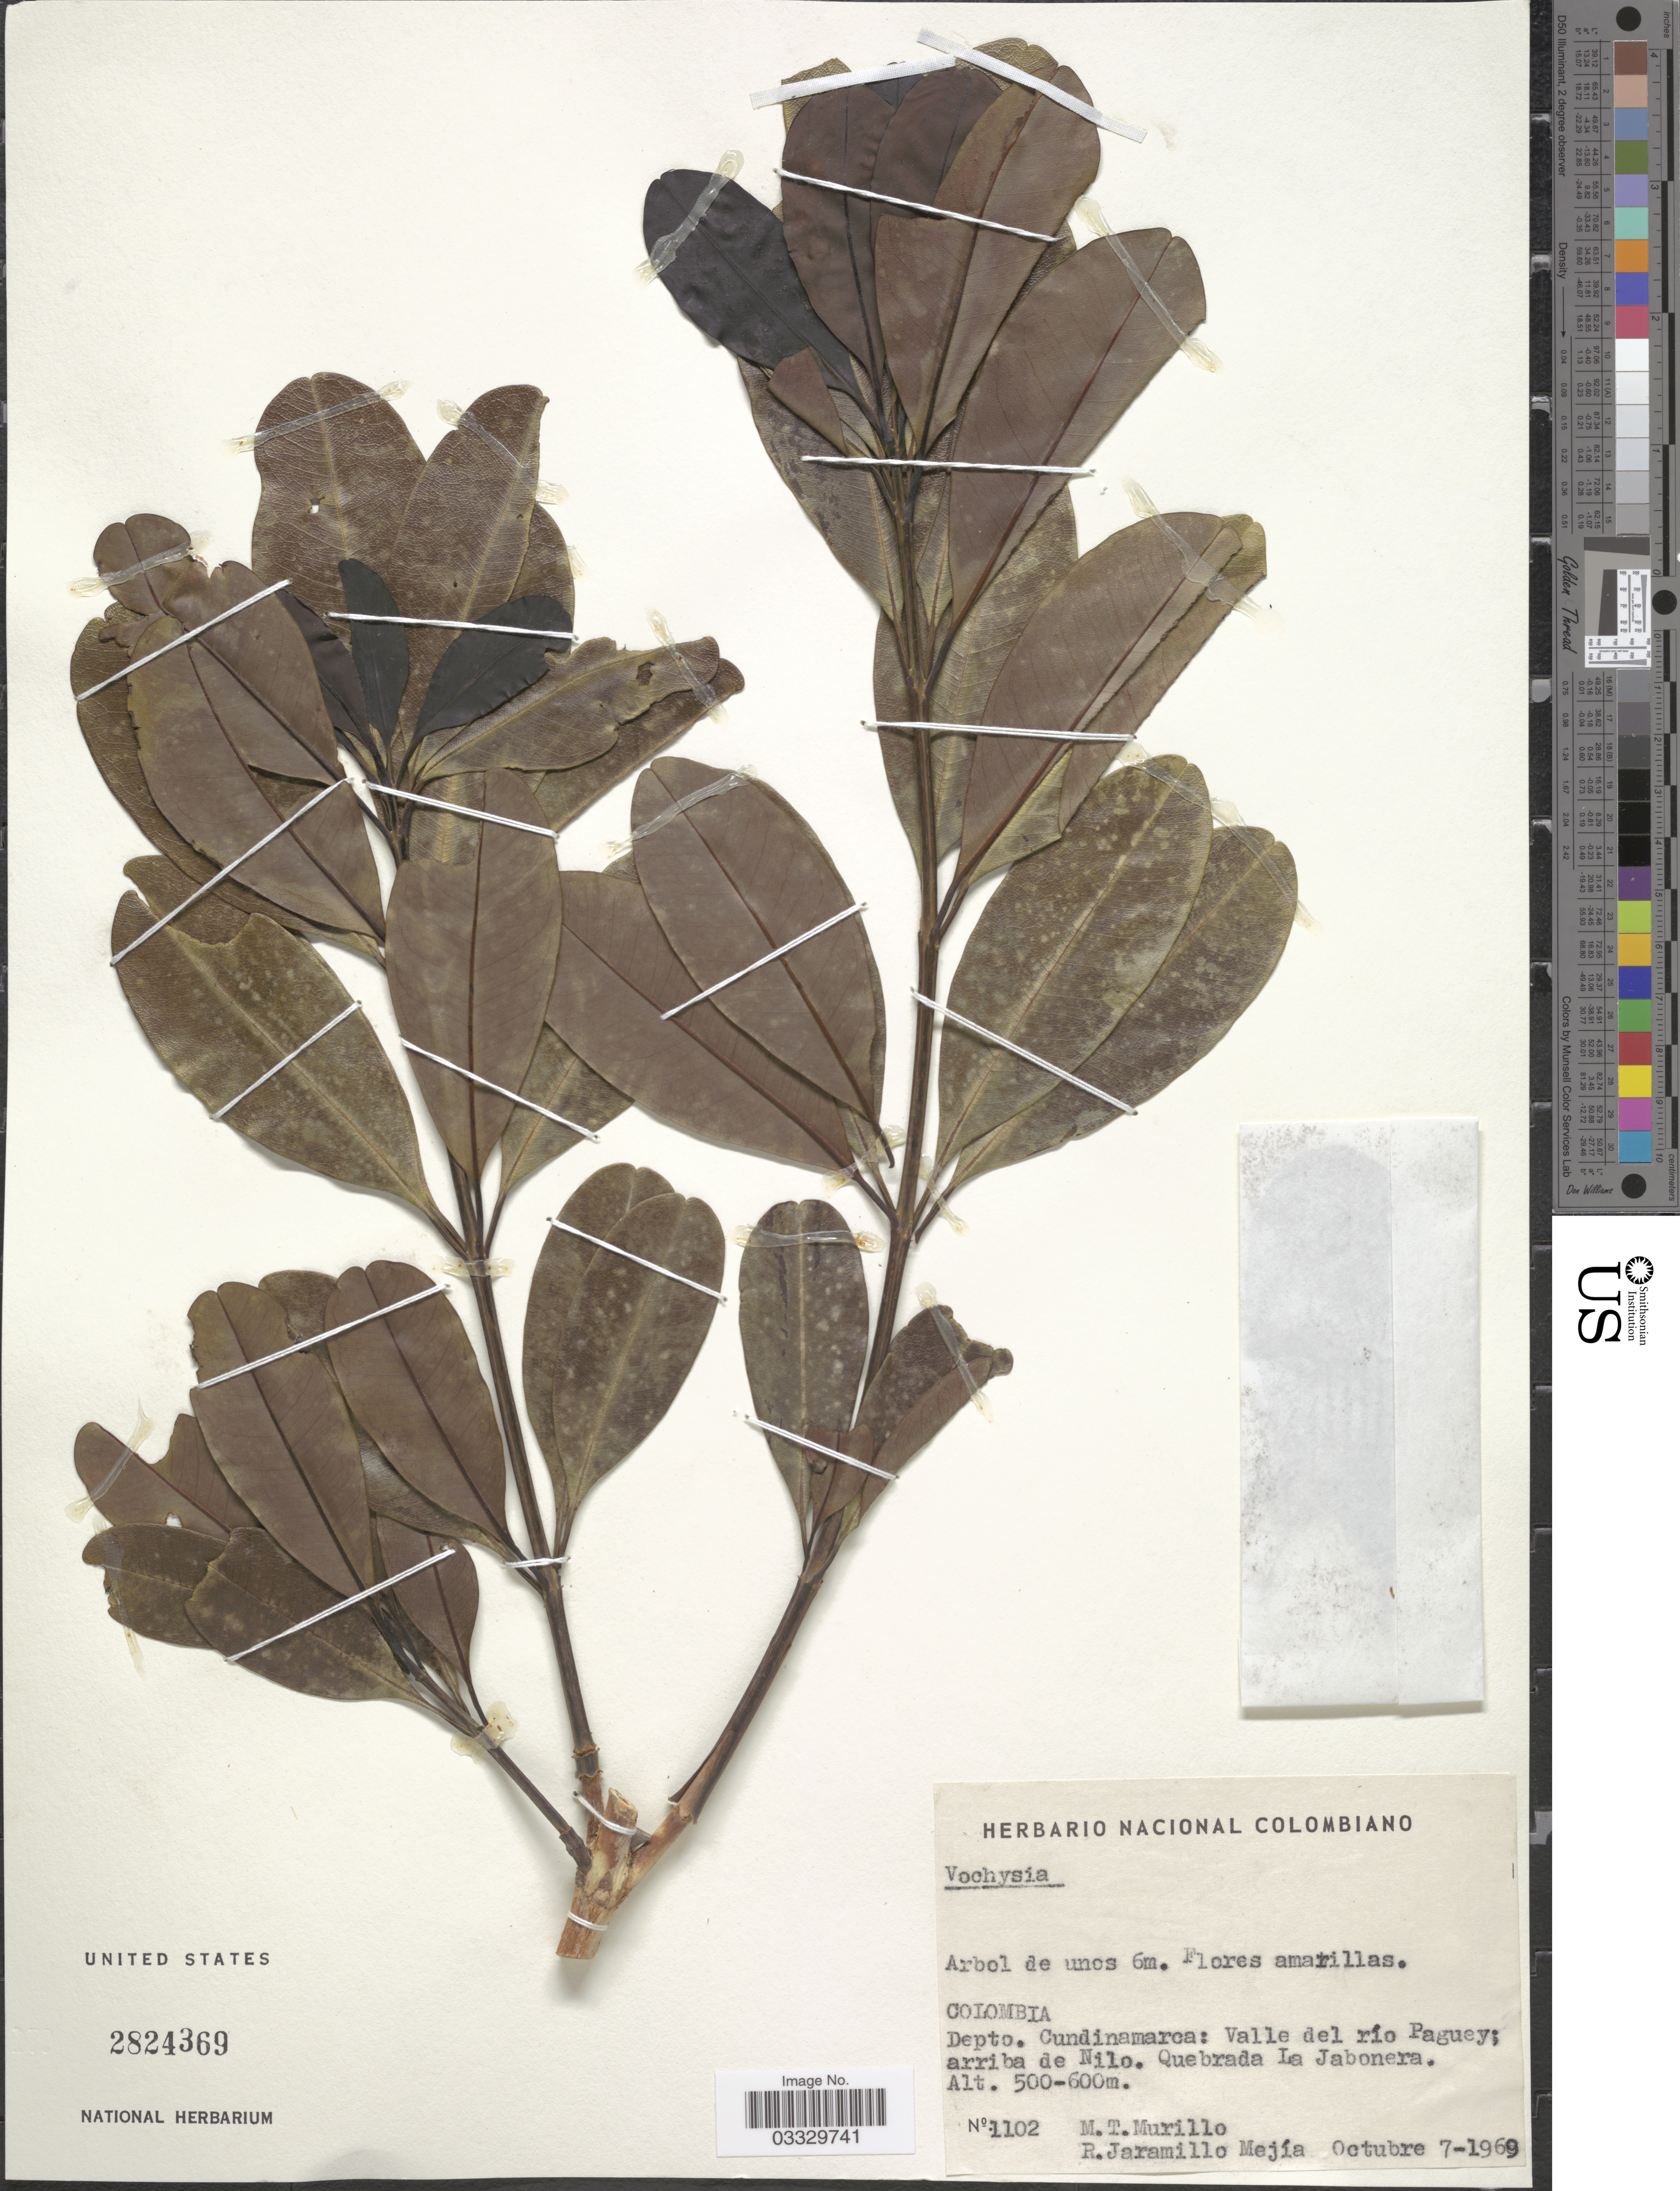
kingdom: Plantae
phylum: Tracheophyta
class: Magnoliopsida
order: Myrtales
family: Vochysiaceae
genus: Vochysia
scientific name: Vochysia sp.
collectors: M. Murillo & R. Jaramillo M.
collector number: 1102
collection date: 1969-10-07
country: Colombia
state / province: Cundinamarca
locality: Depto. Cundinamarca: Valle del río Paguey; arriba de Nilo. Quebrada La Jabonera.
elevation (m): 500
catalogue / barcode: US 2824369